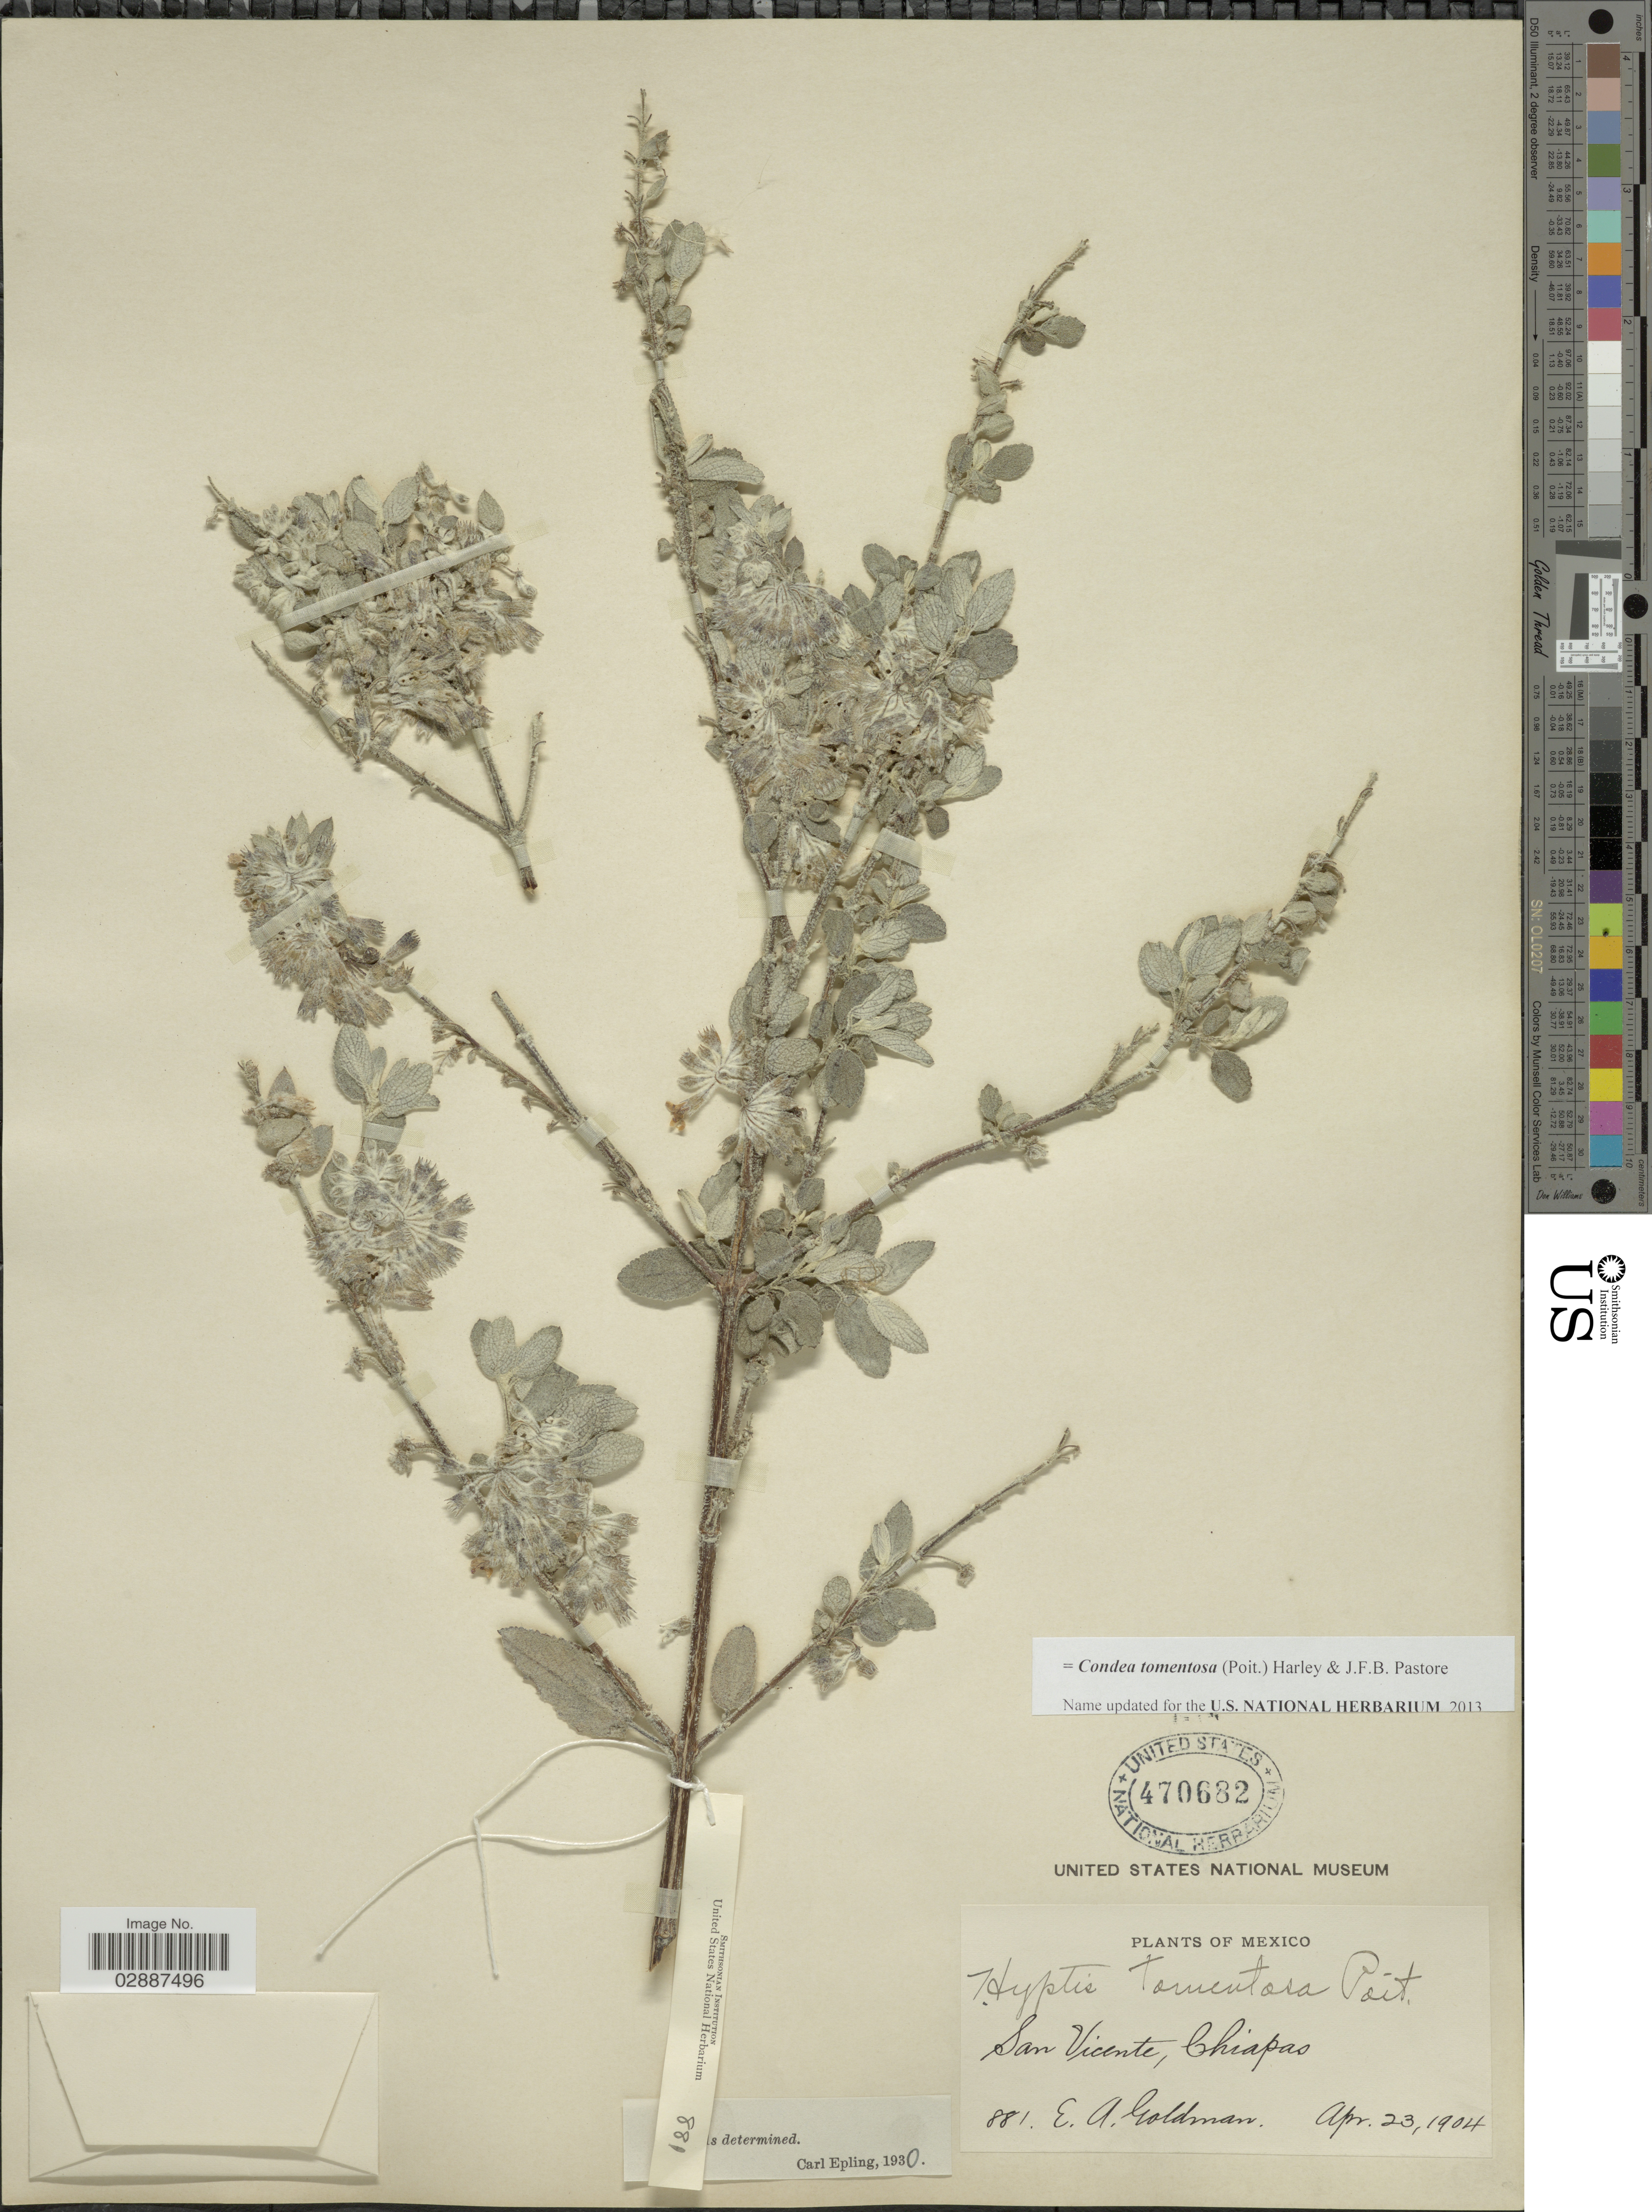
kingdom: Plantae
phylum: Tracheophyta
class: Magnoliopsida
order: Lamiales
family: Lamiaceae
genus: Condea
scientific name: Condea tomentosa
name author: (Poit.) Harley & J.F.B. Pastore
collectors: E. A. Goldman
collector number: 881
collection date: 1904-04-23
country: Mexico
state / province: Chiapas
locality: San Vicente.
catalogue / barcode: US 470682